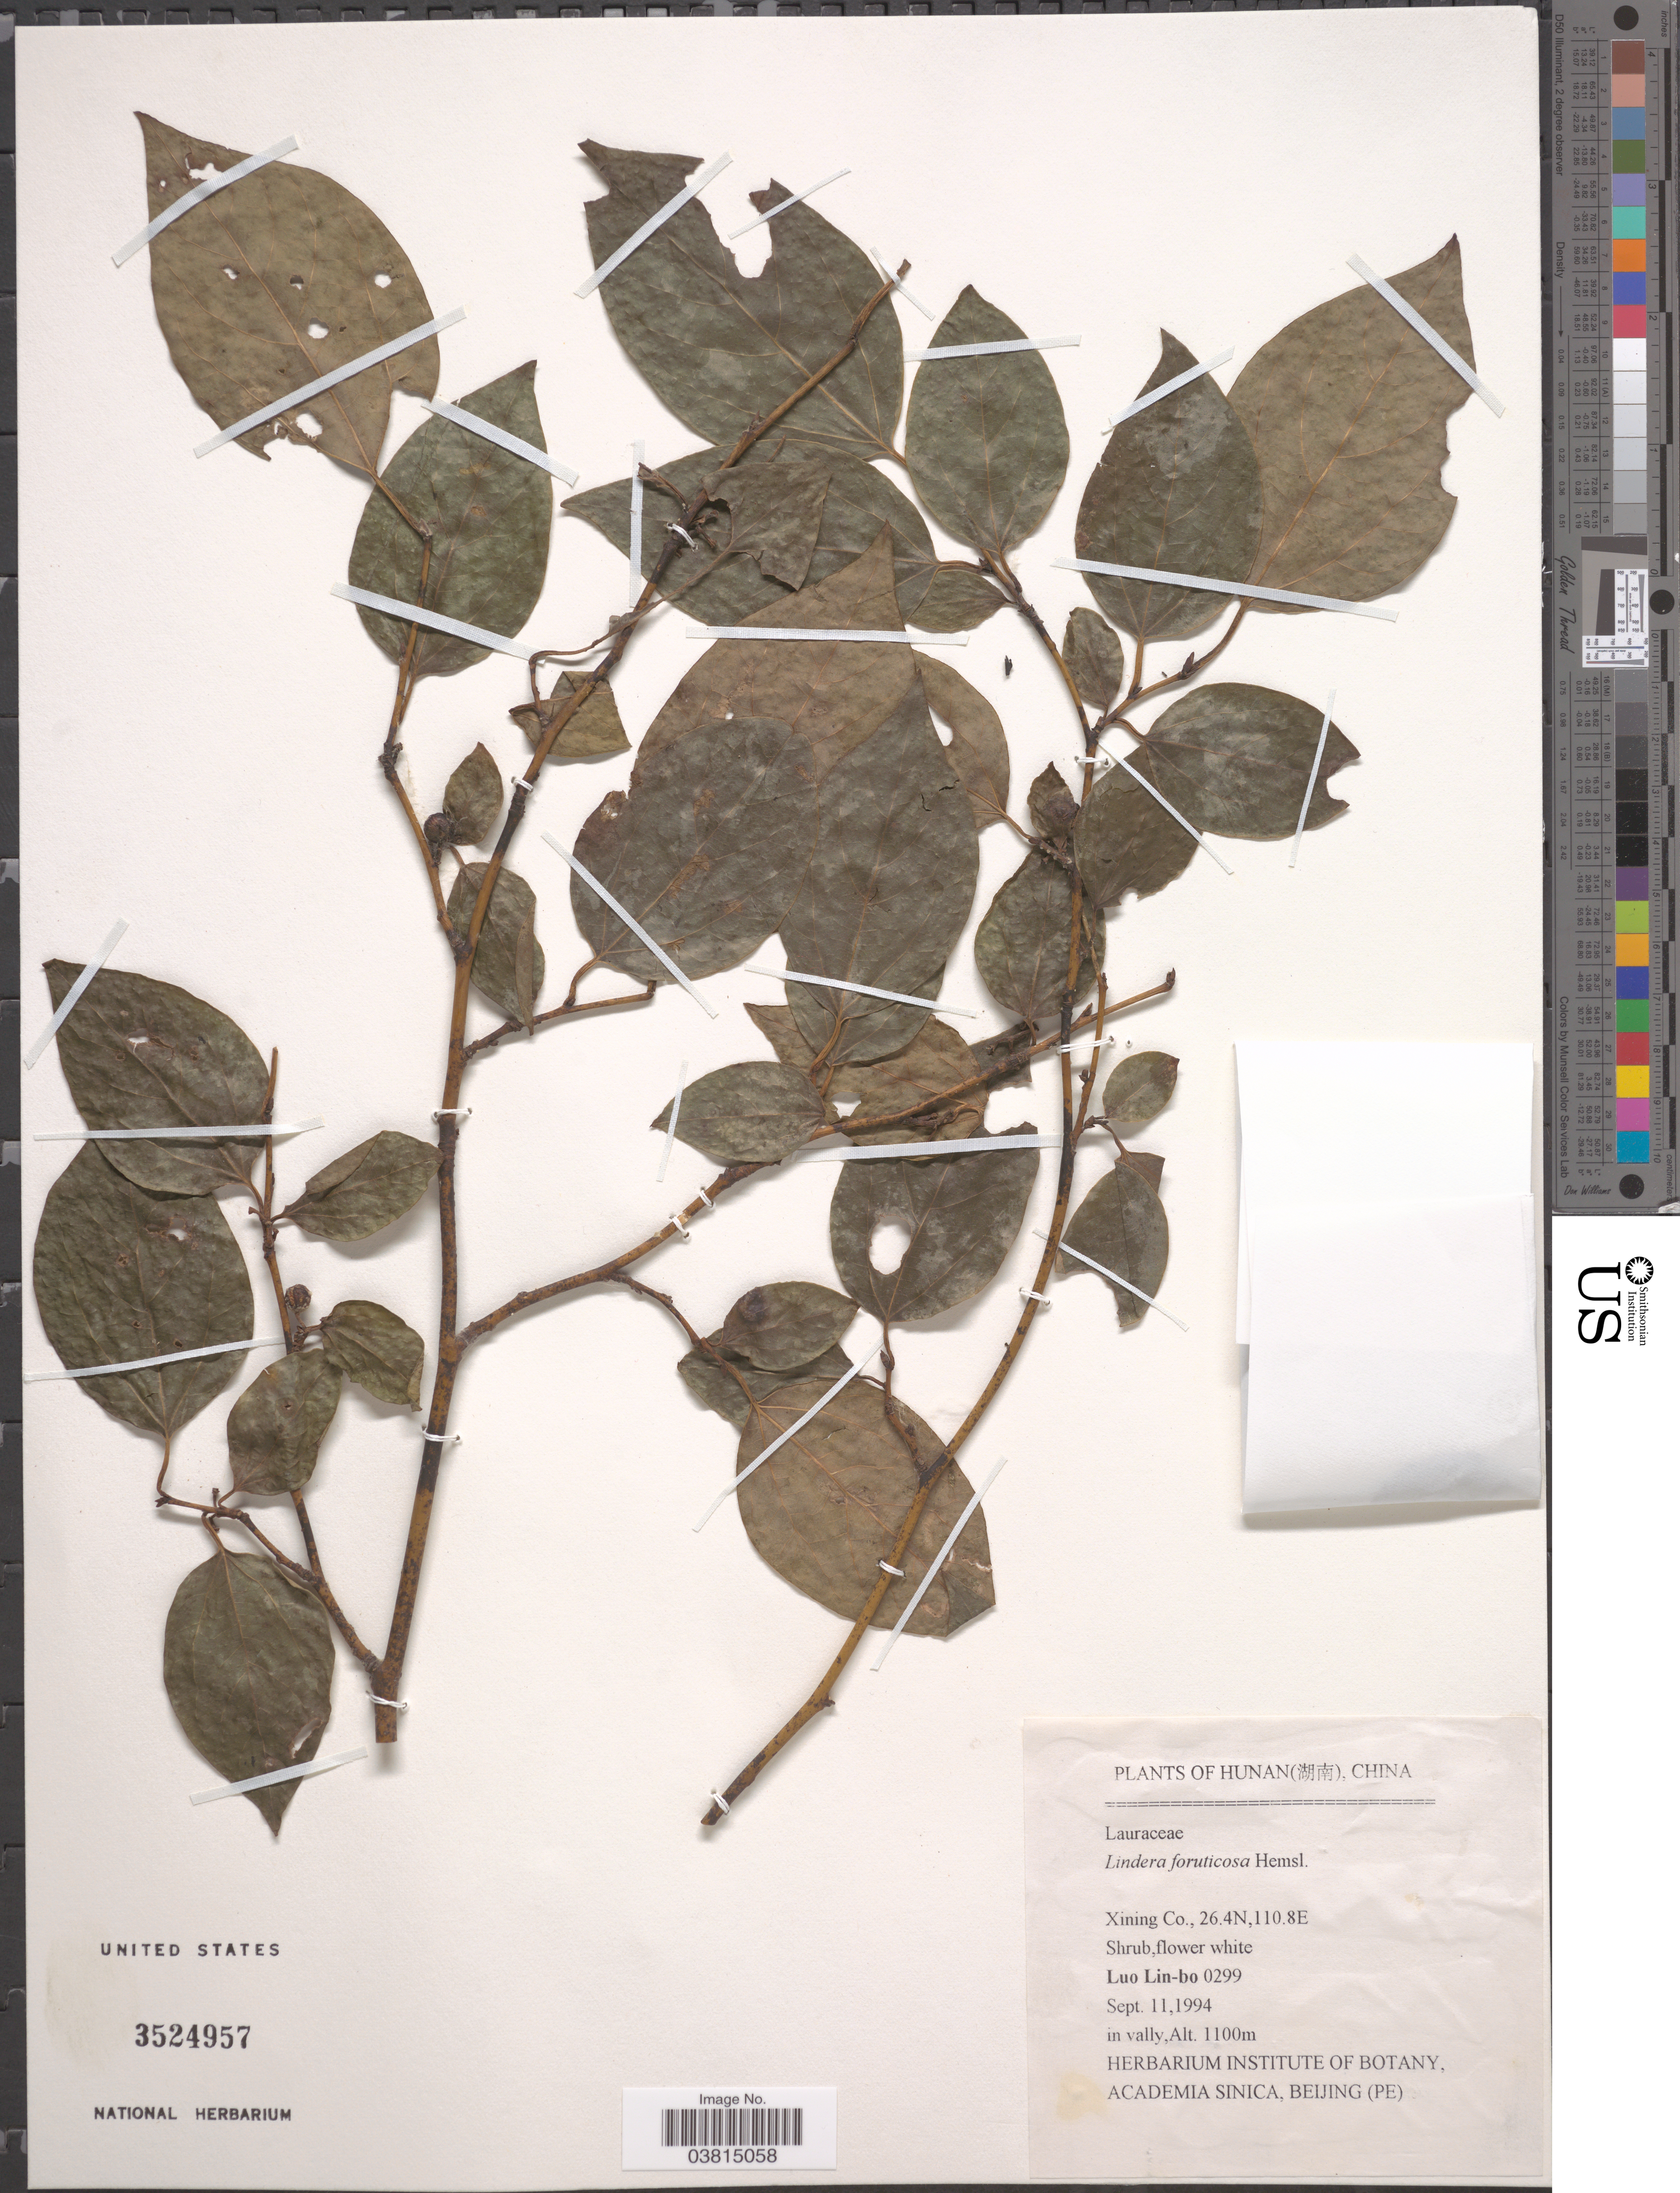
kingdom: Plantae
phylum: Tracheophyta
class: Magnoliopsida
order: Laurales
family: Lauraceae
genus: Lindera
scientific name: Lindera fruticosa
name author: Hemsl.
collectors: L. Lin-bo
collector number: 0299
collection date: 1994-09-11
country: China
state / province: Hunan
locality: Xining Co.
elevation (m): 1100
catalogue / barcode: US 3524957